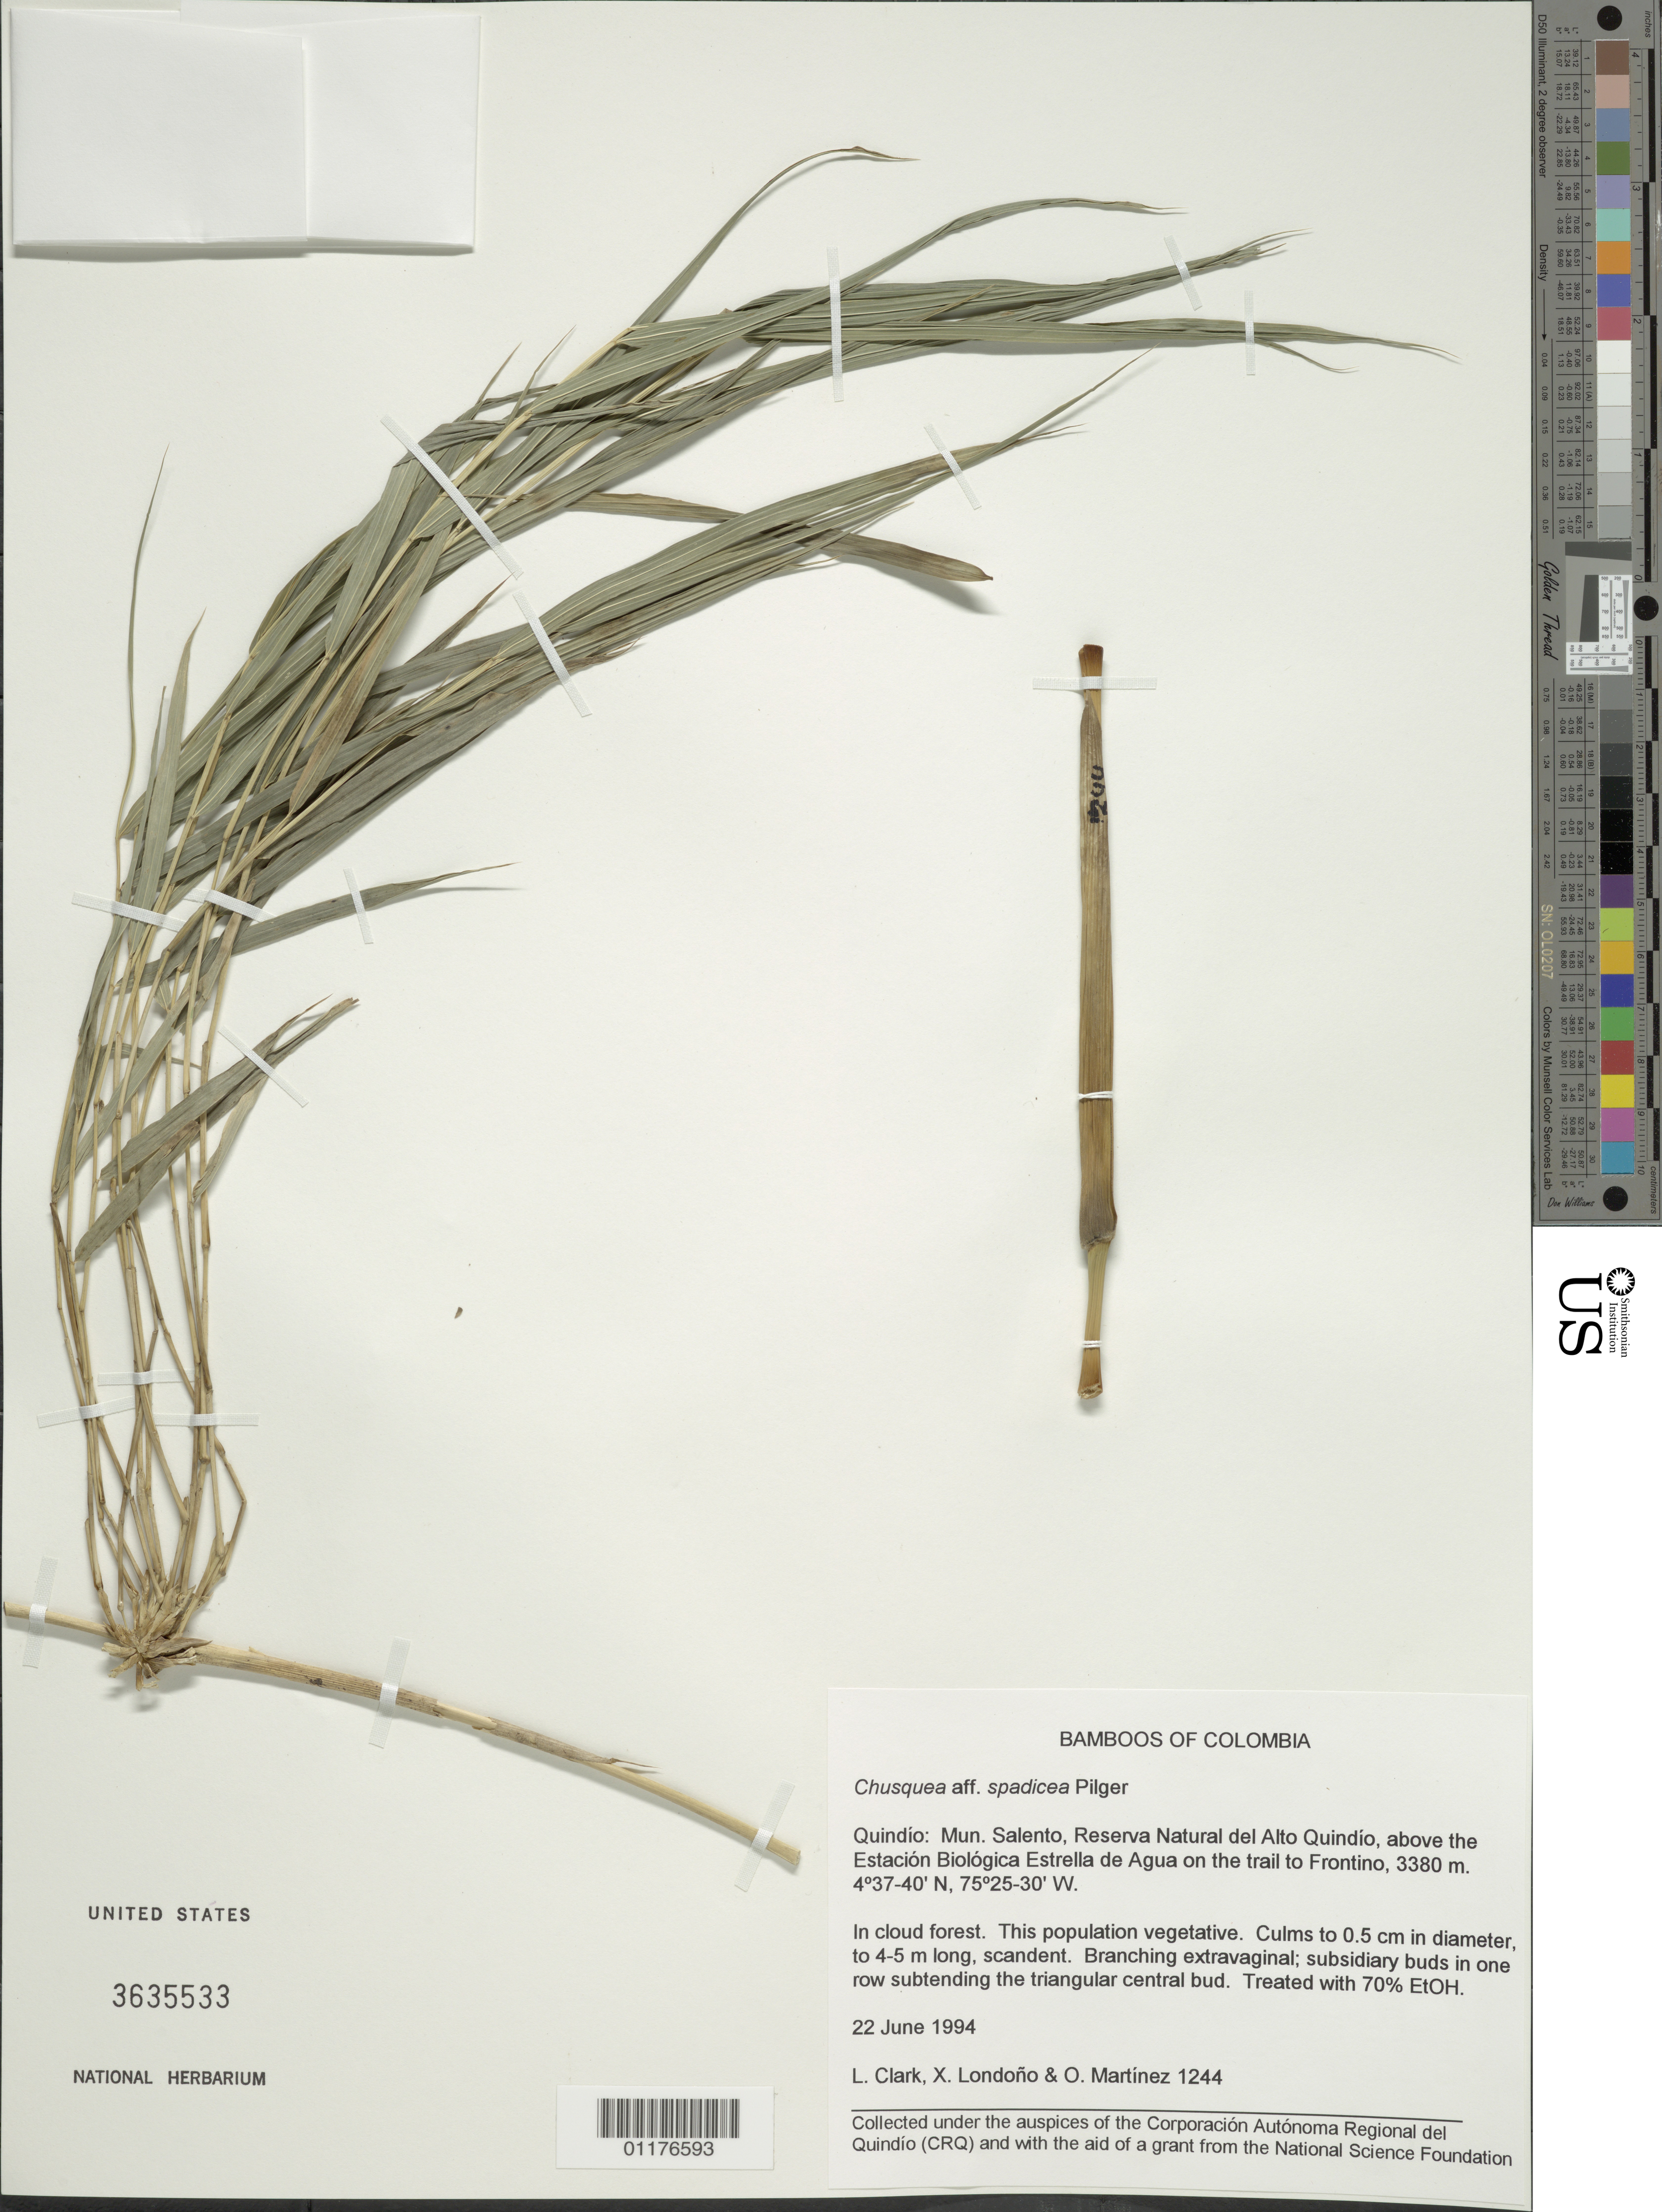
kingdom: Plantae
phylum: Tracheophyta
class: Liliopsida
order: Poales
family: Poaceae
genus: Chusquea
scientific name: Chusquea spadicea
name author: Pilg.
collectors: L. G. Clark, X. Londoño & O. Martínez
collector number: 1244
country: Colombia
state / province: Quindío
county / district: Salento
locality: Reserva Natural de Alto Quindio, above the Estacion Biologica Estrella de Agua on the trail to Frontino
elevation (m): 3380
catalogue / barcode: US 3635533